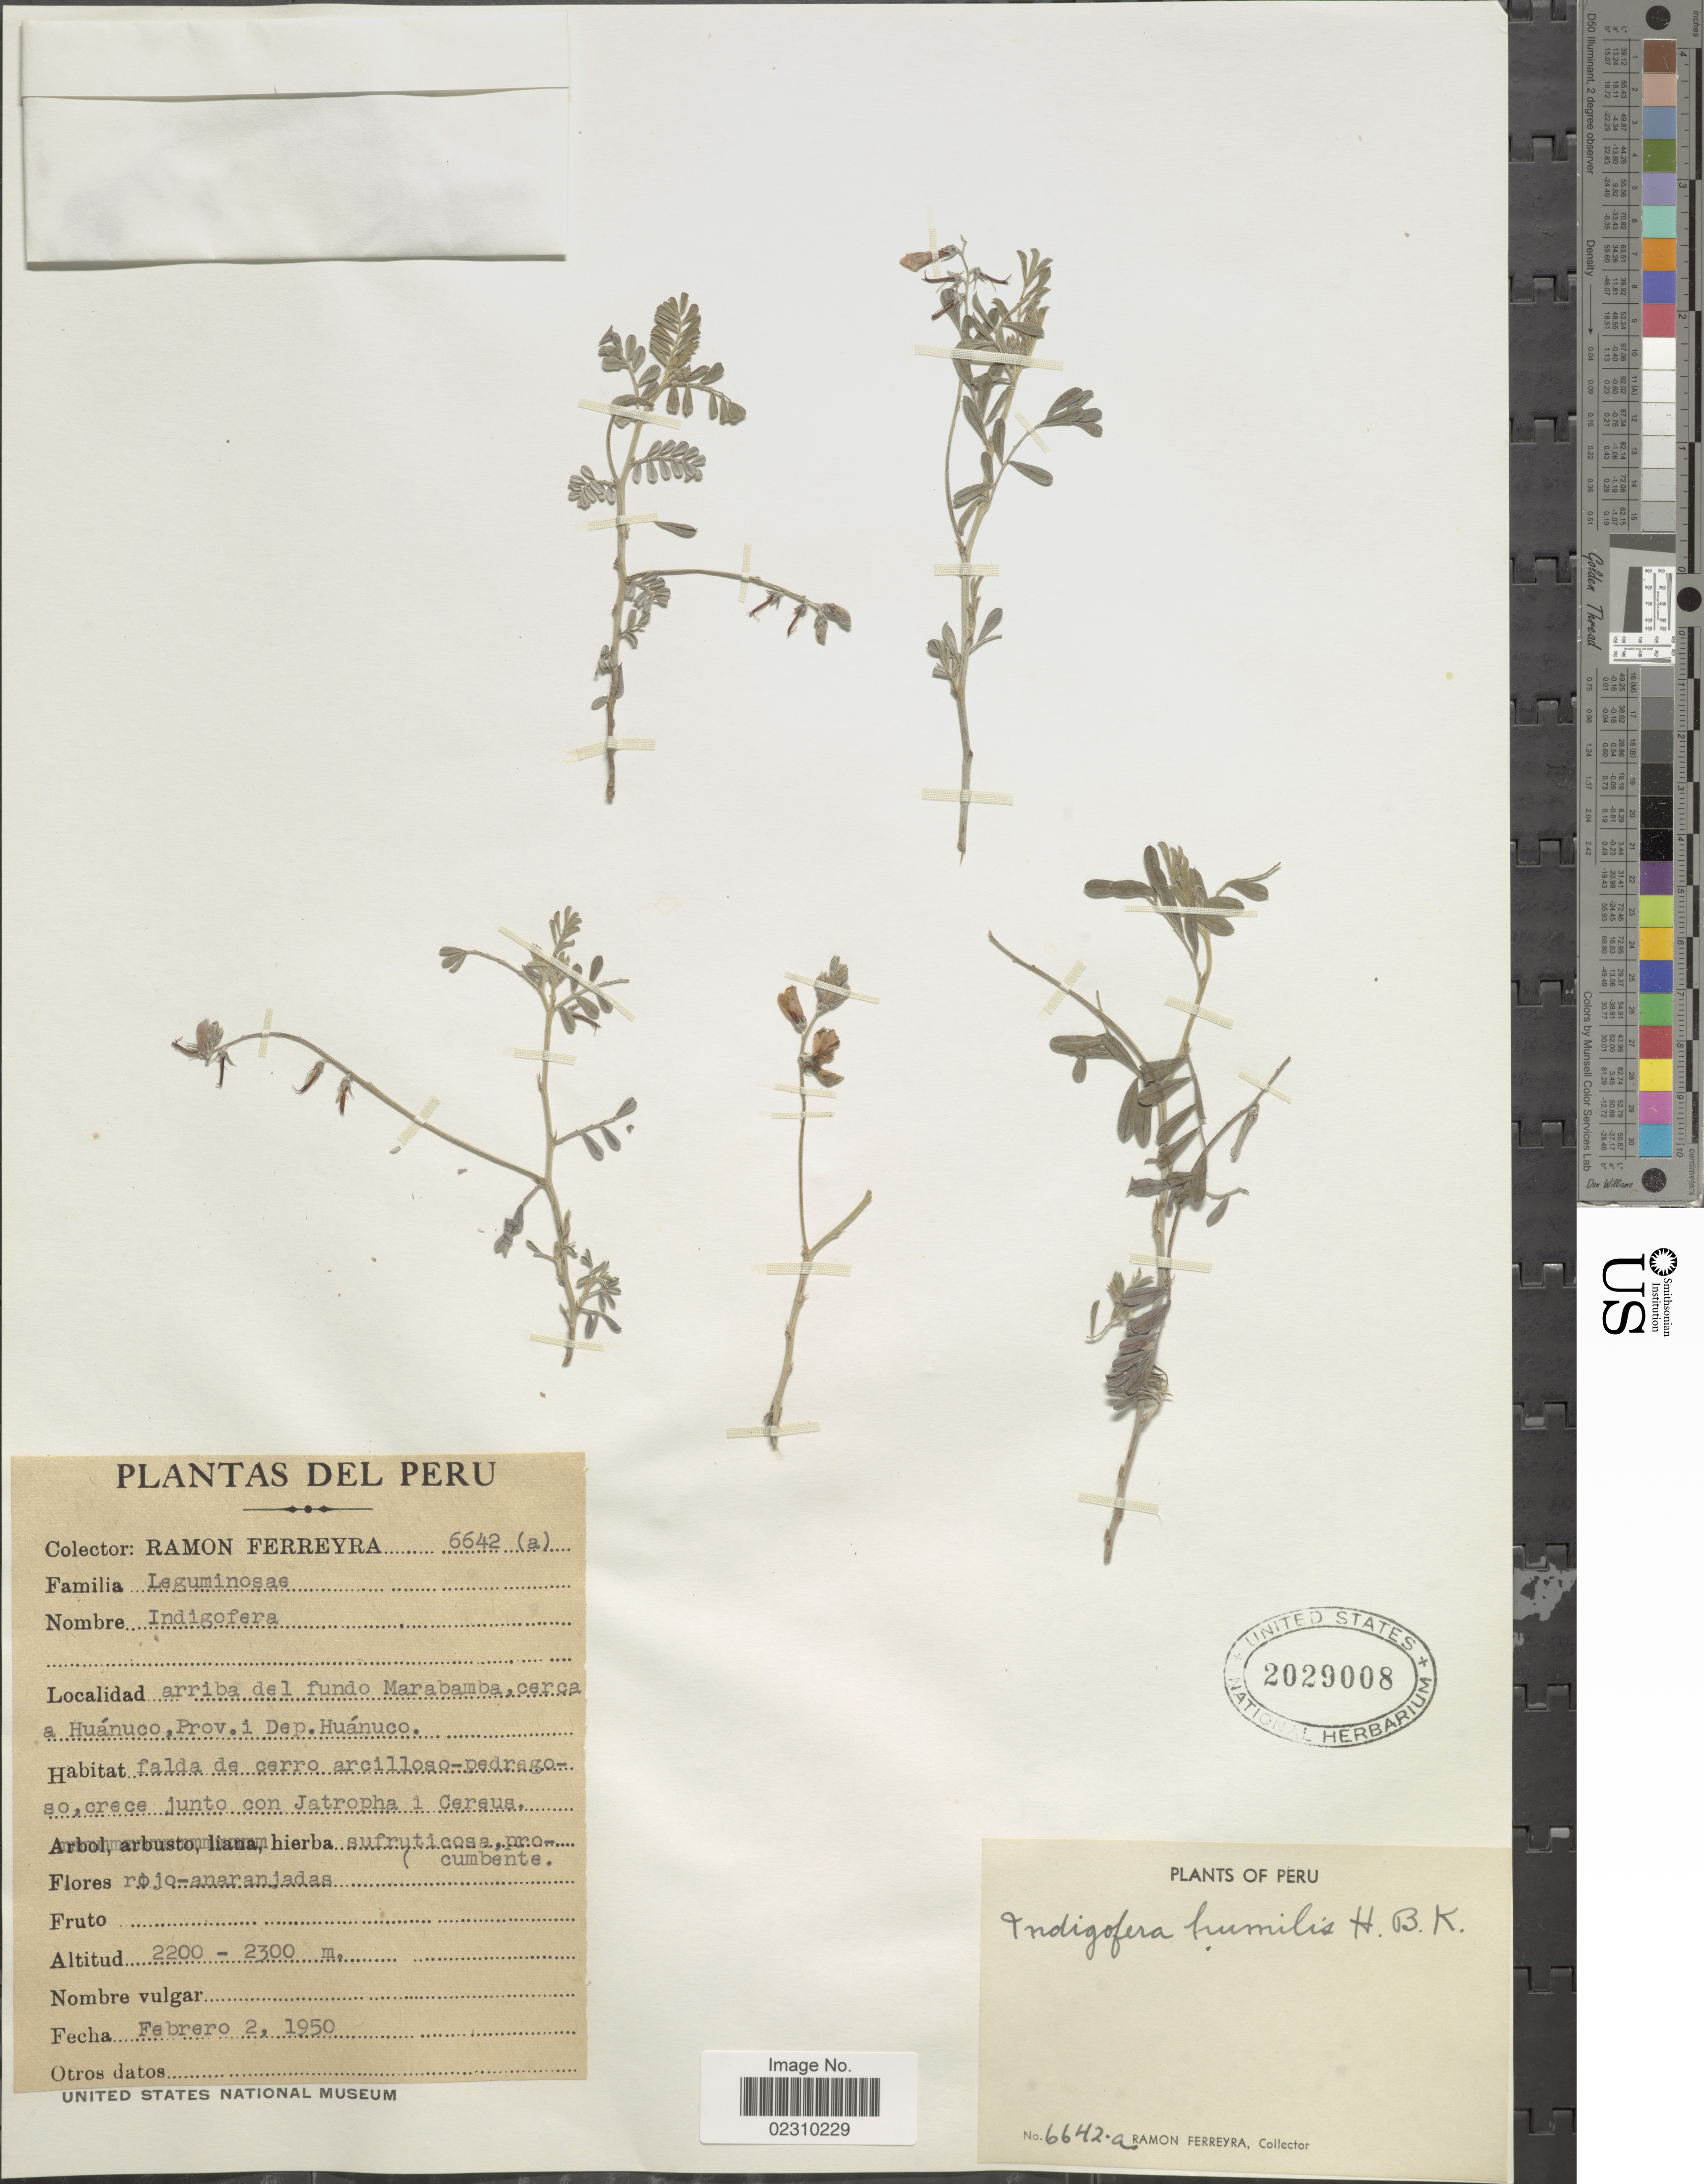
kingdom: Plantae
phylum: Tracheophyta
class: Magnoliopsida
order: Fabales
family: Fabaceae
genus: Indigofera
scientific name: Indigofera humilis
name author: Kunth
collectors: R. A. Ferreyra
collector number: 6642 (a)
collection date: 1950-02-02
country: Peru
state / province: Huánuco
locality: Arriba del fndo Marabamba, cerca Huanuco, Prov. Dep. Huanuco.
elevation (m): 2200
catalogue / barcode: US 2029008